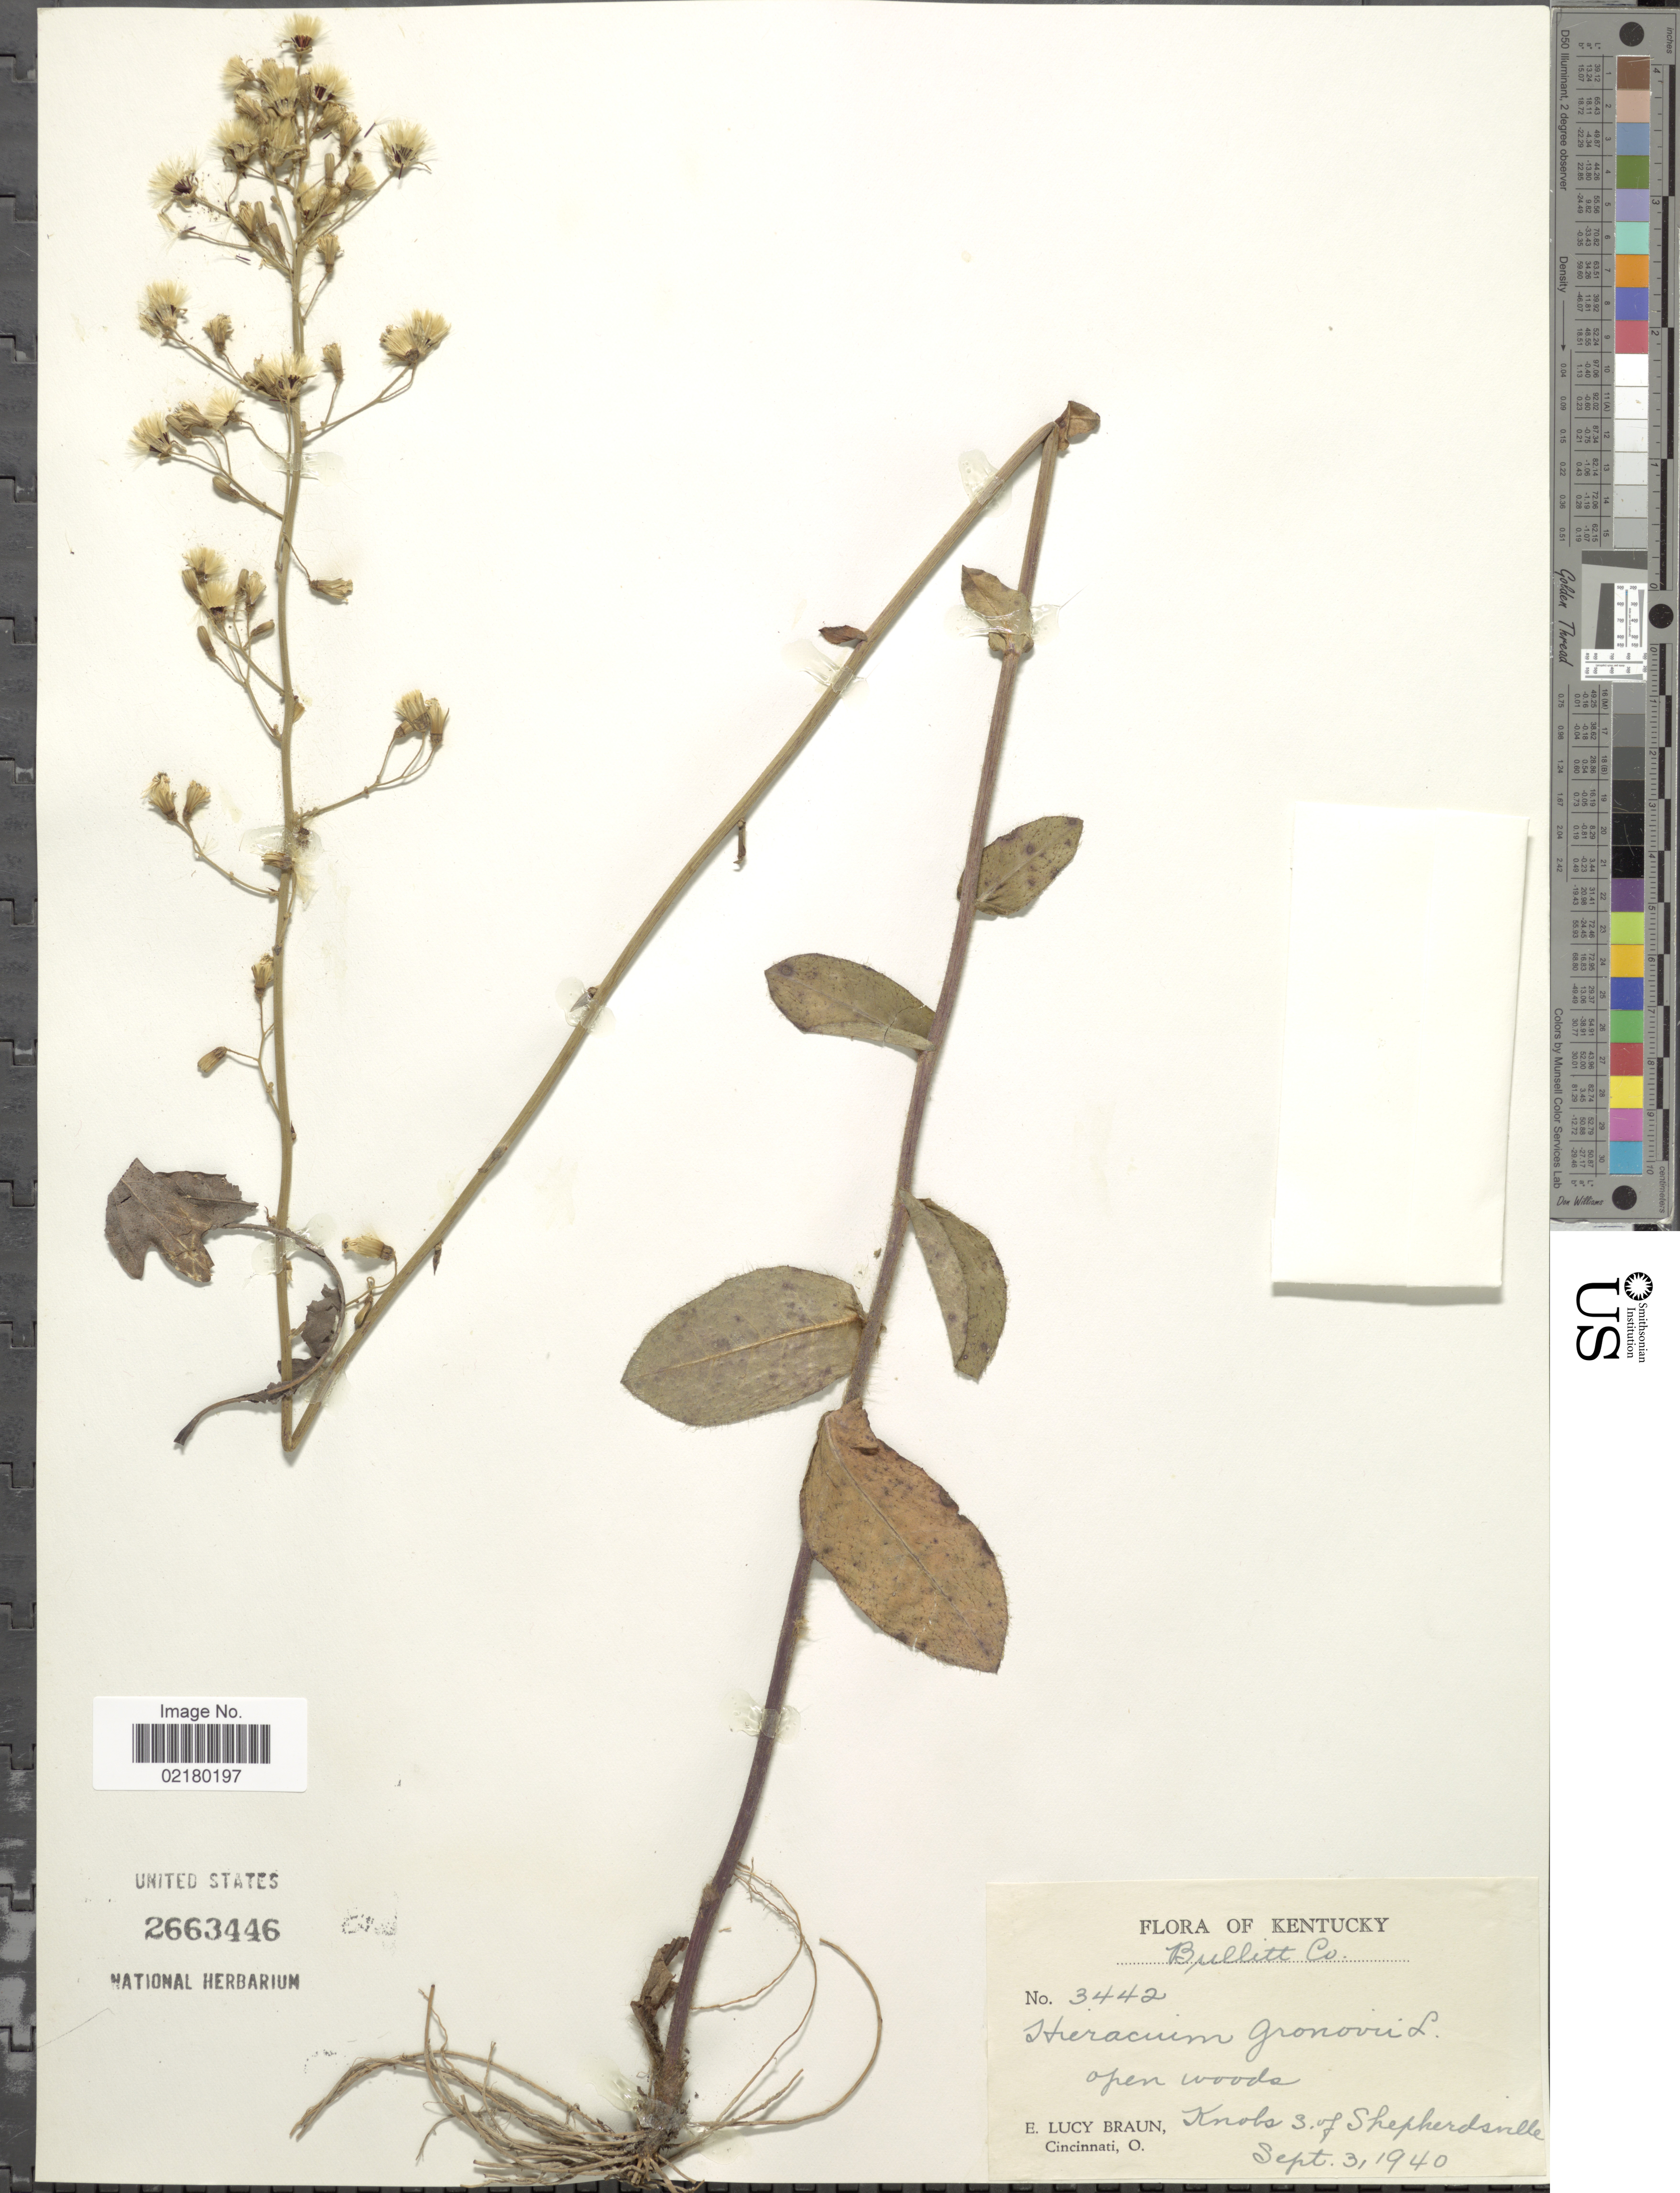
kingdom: Plantae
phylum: Tracheophyta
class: Magnoliopsida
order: Asterales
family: Asteraceae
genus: Hieracium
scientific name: Hieracium gronovii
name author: L.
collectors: E. L. Braun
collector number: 3442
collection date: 1940-09-03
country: United States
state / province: Kentucky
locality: Bullitt Co, open woods, Knobs 3 of Shepherdsville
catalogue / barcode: US 2663446